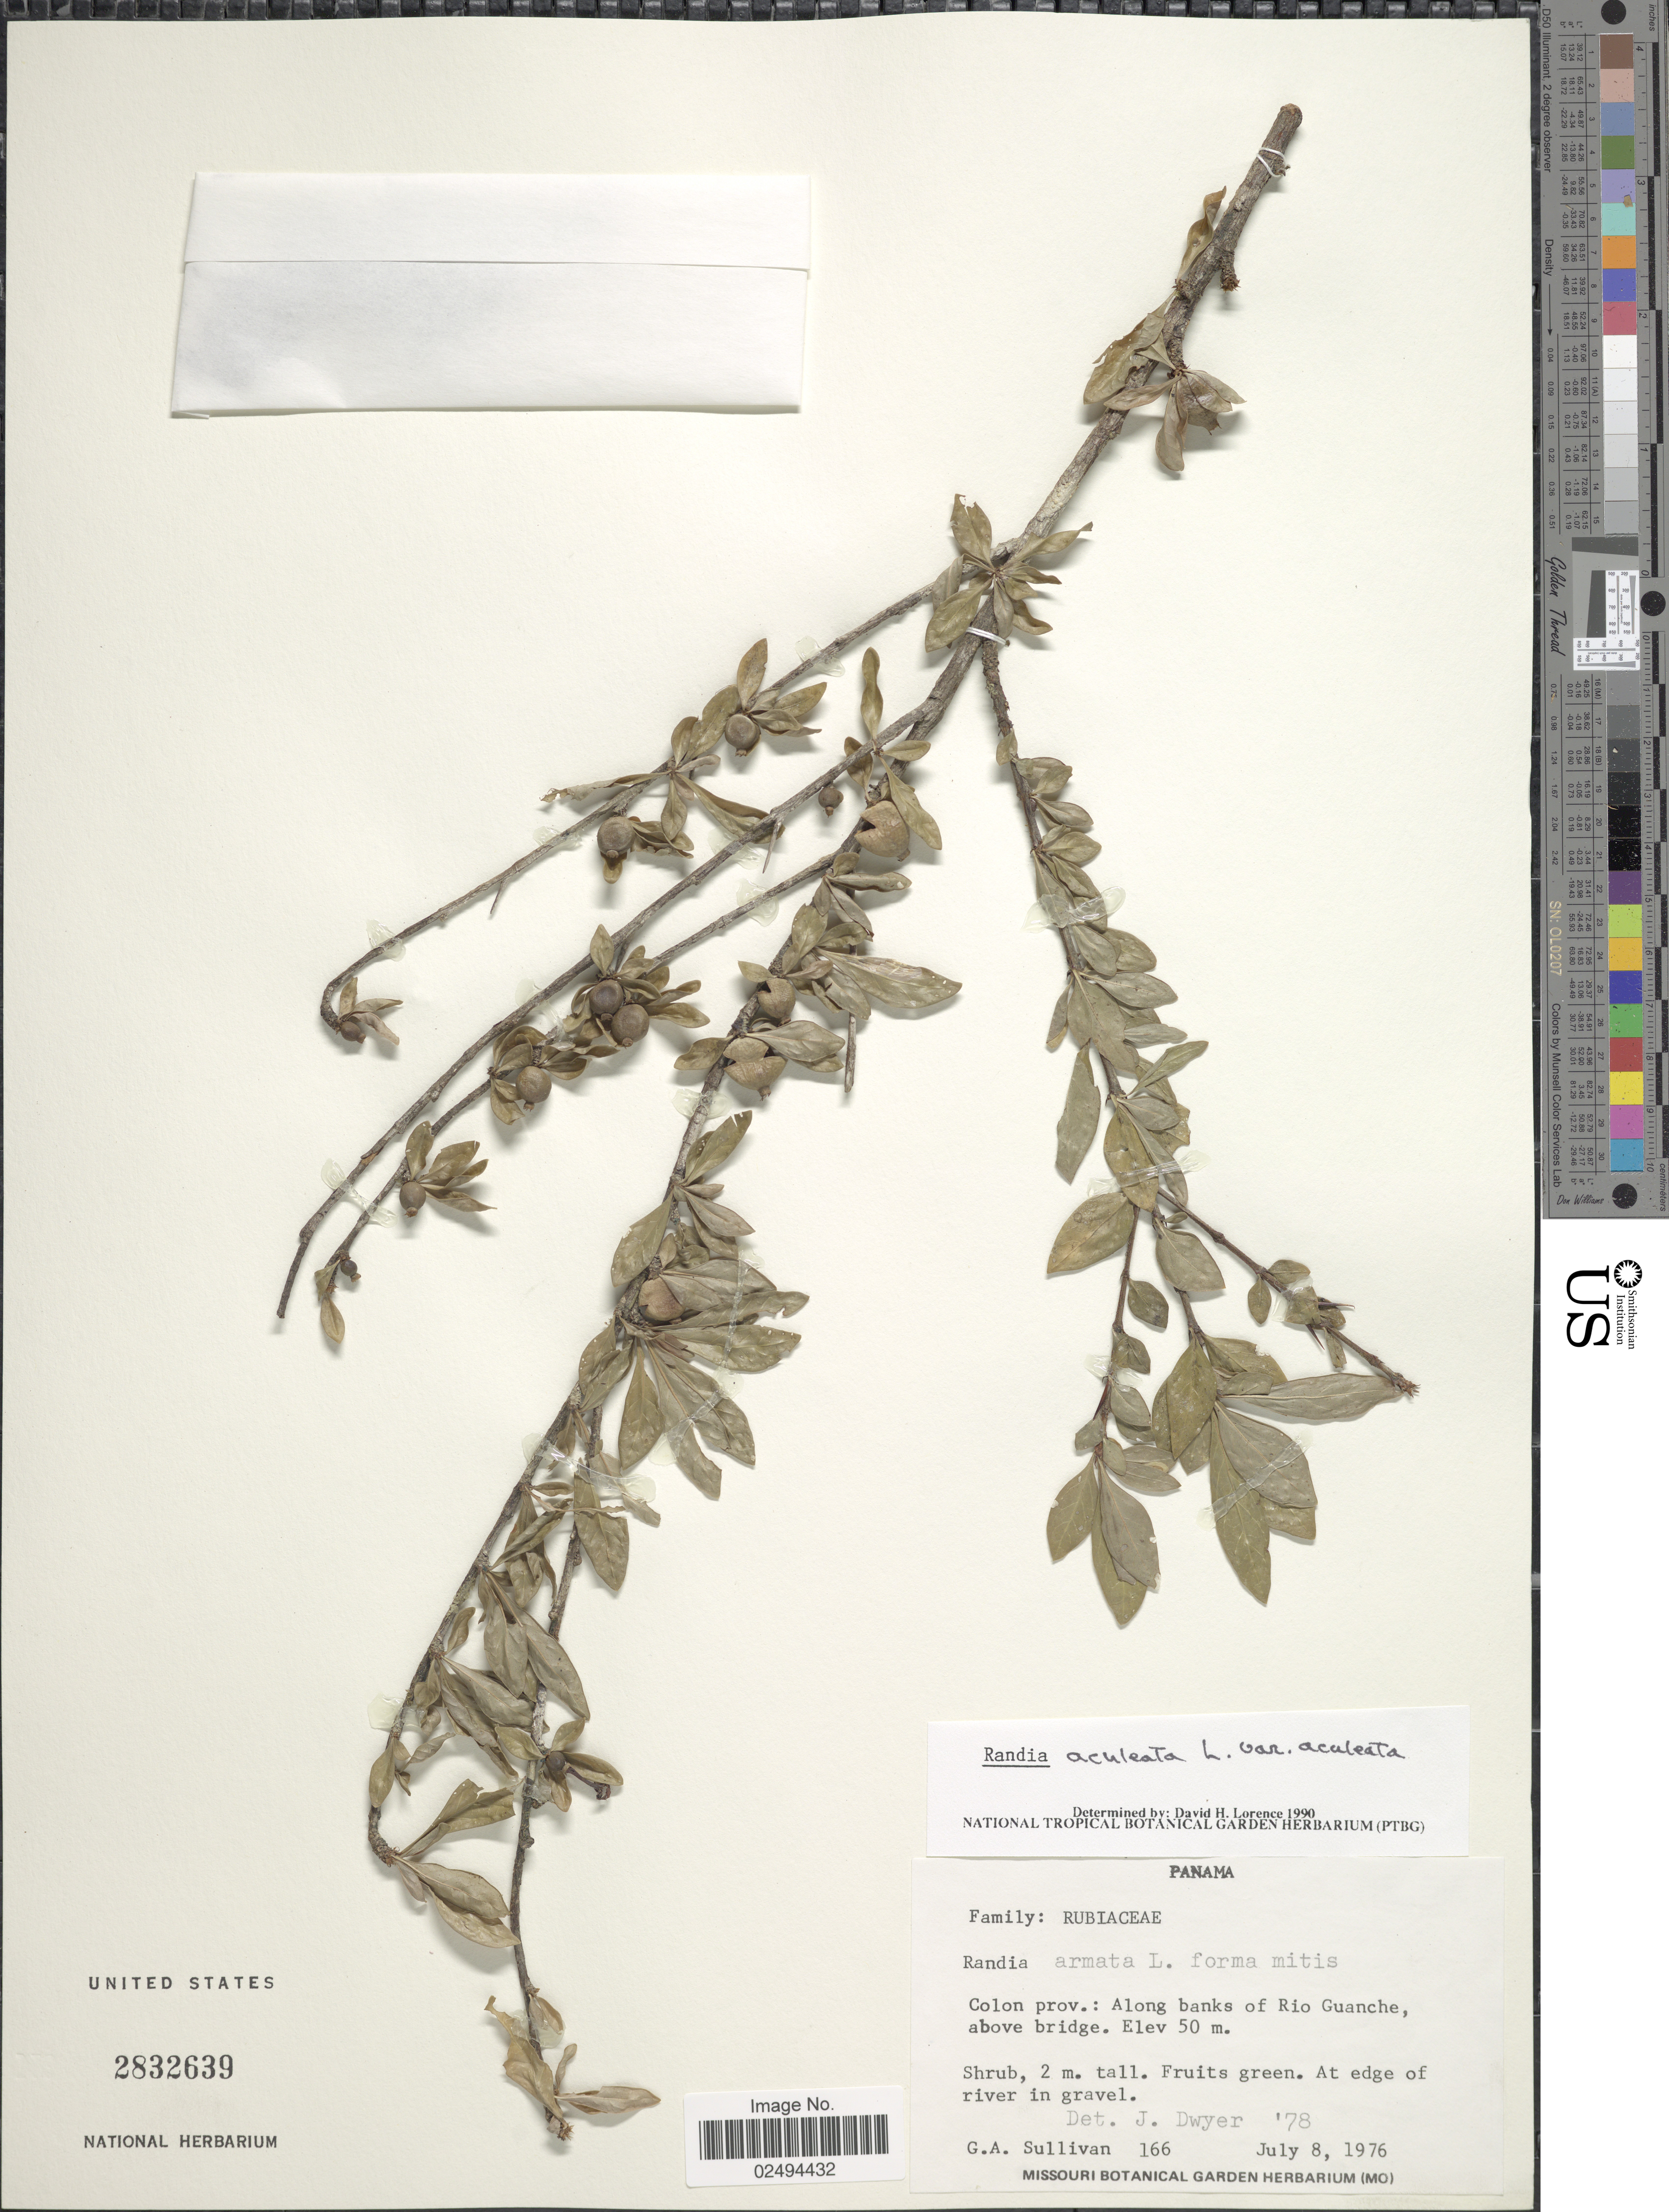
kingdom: Plantae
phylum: Tracheophyta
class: Magnoliopsida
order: Gentianales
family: Rubiaceae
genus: Randia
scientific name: Randia aculeata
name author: L.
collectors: G. Sullivan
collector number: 166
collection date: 1976-07-08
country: Panama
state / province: Colón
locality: Colon Prov.: Along banks of Rio Gaunche, above bridge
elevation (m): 50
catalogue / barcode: US 2832639